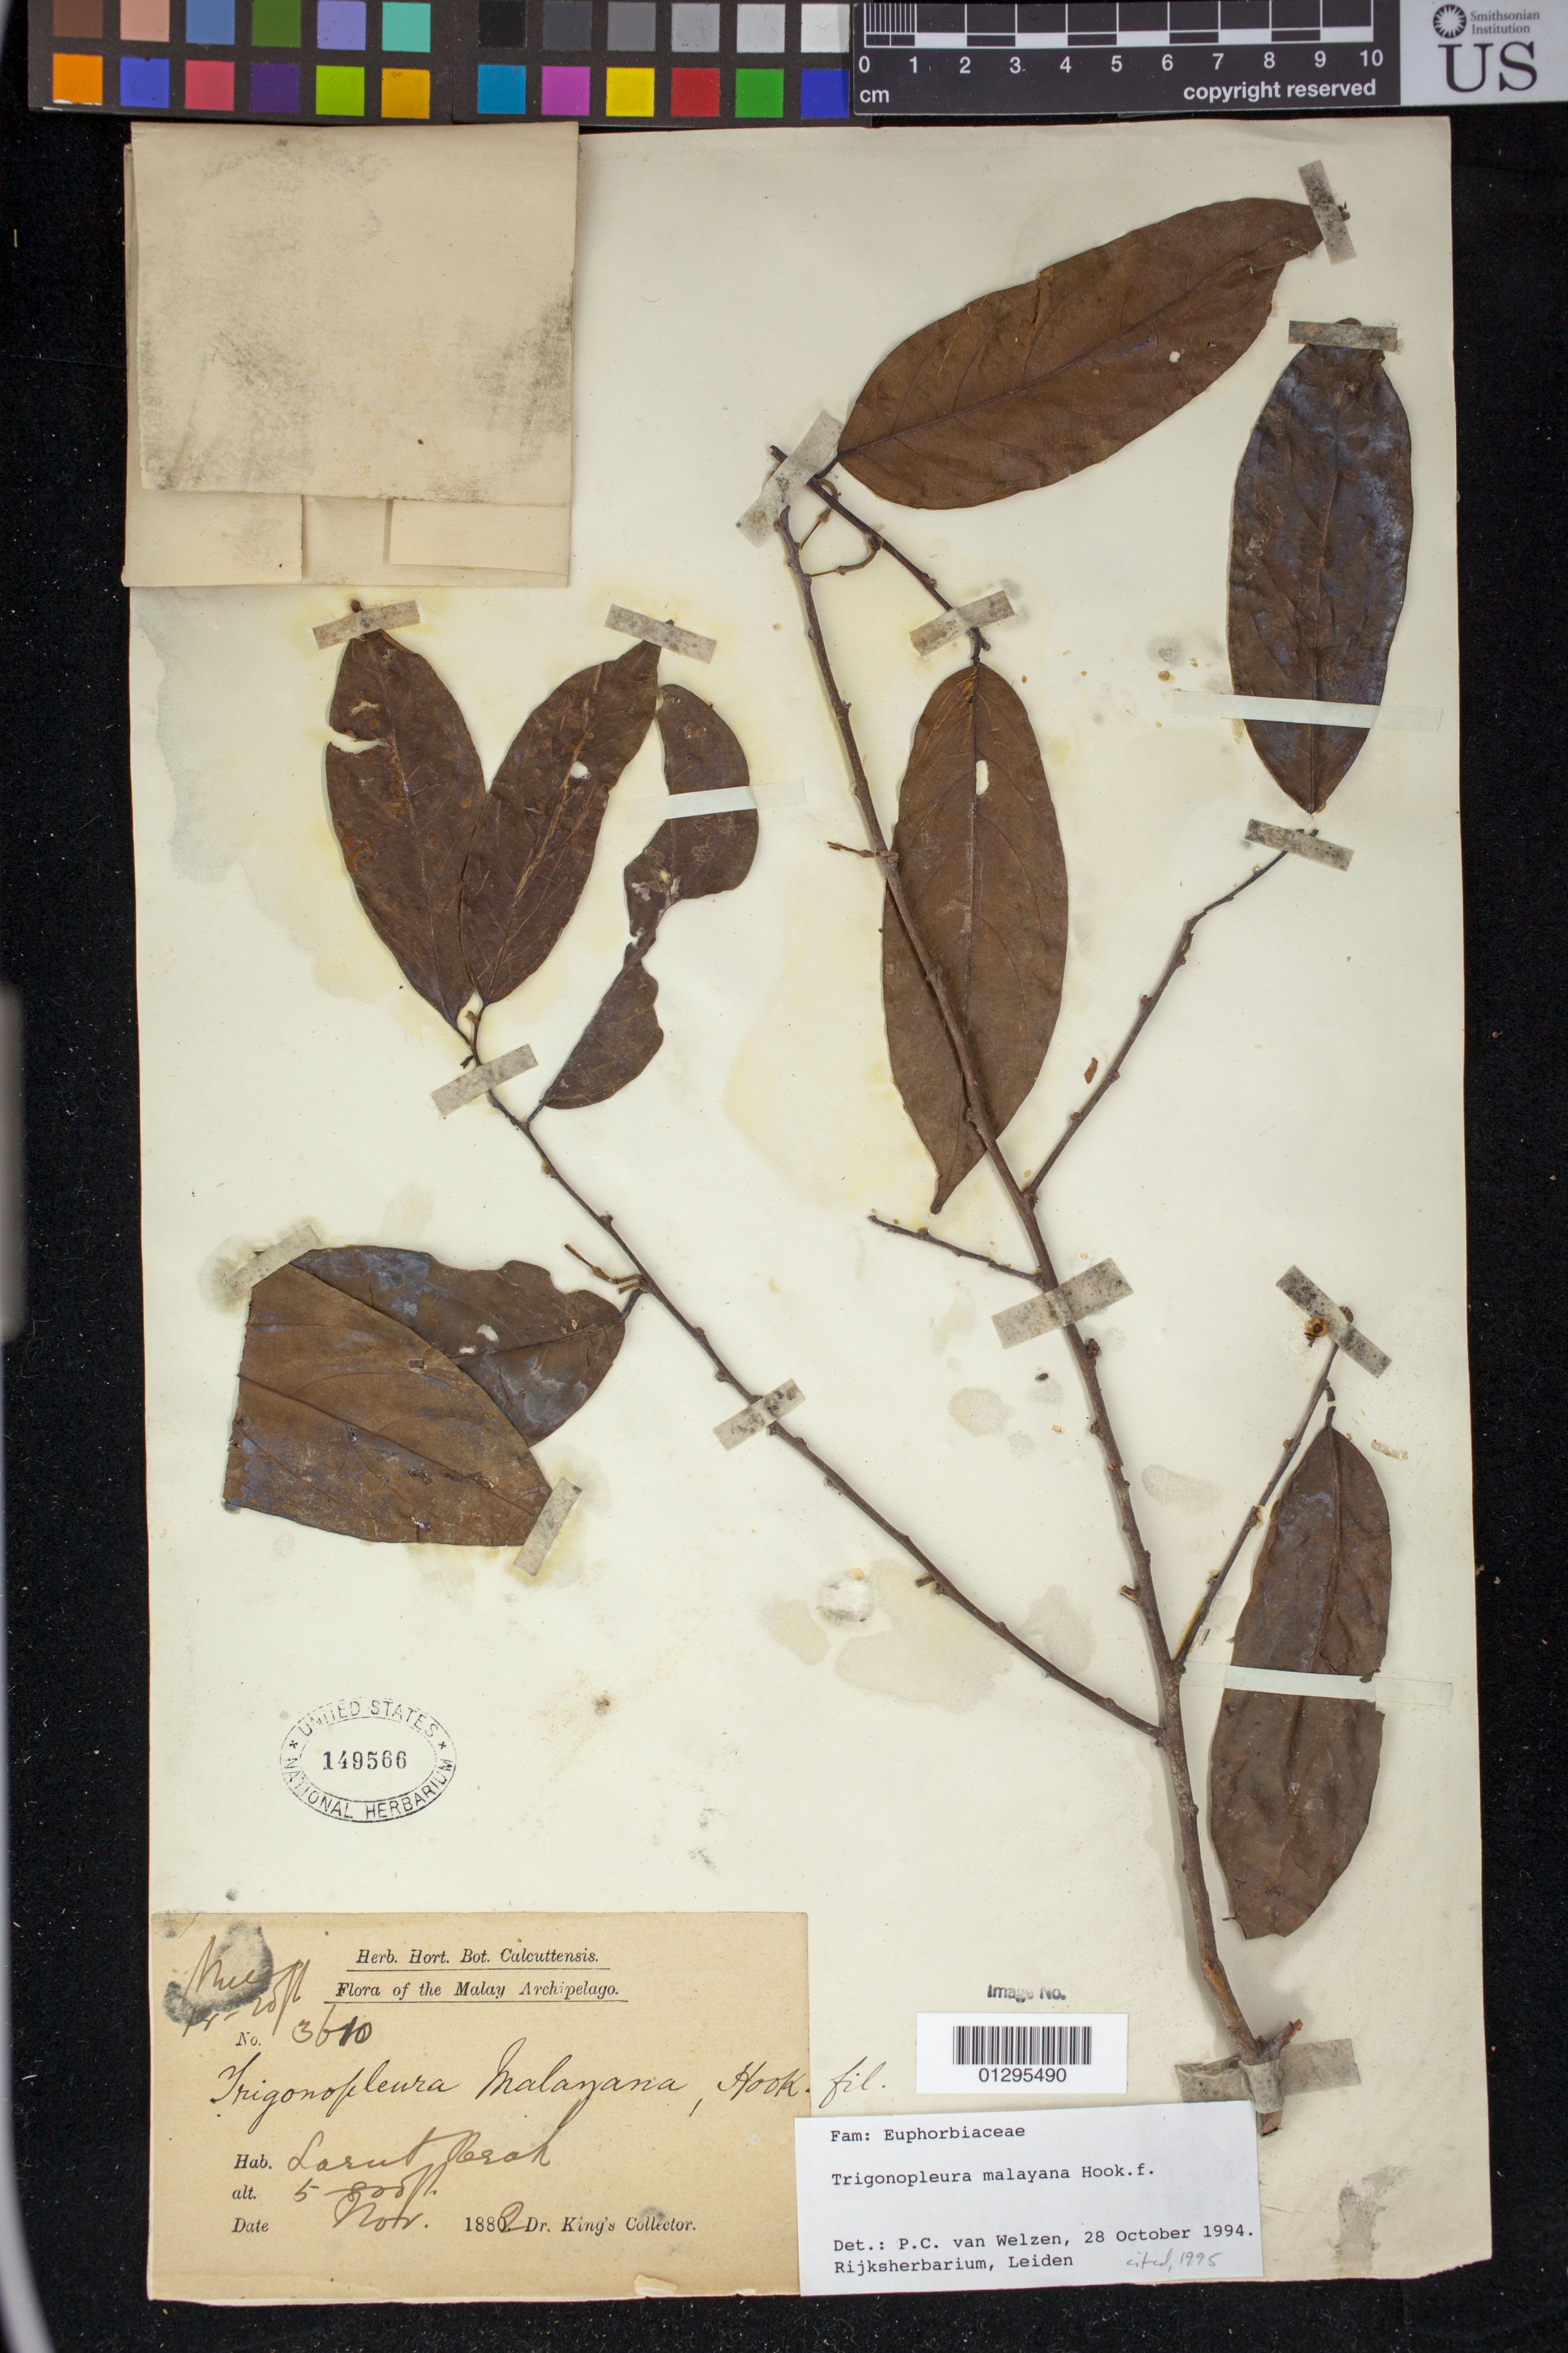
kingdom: Plantae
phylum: Tracheophyta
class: Magnoliopsida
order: Malpighiales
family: Peraceae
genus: Trigonopleura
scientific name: Trigonopleura malayana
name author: Hook. f.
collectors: King, --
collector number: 3610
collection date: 1882-11-01/1882-11-30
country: Malaysia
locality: Larut Beach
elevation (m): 152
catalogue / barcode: US 149566